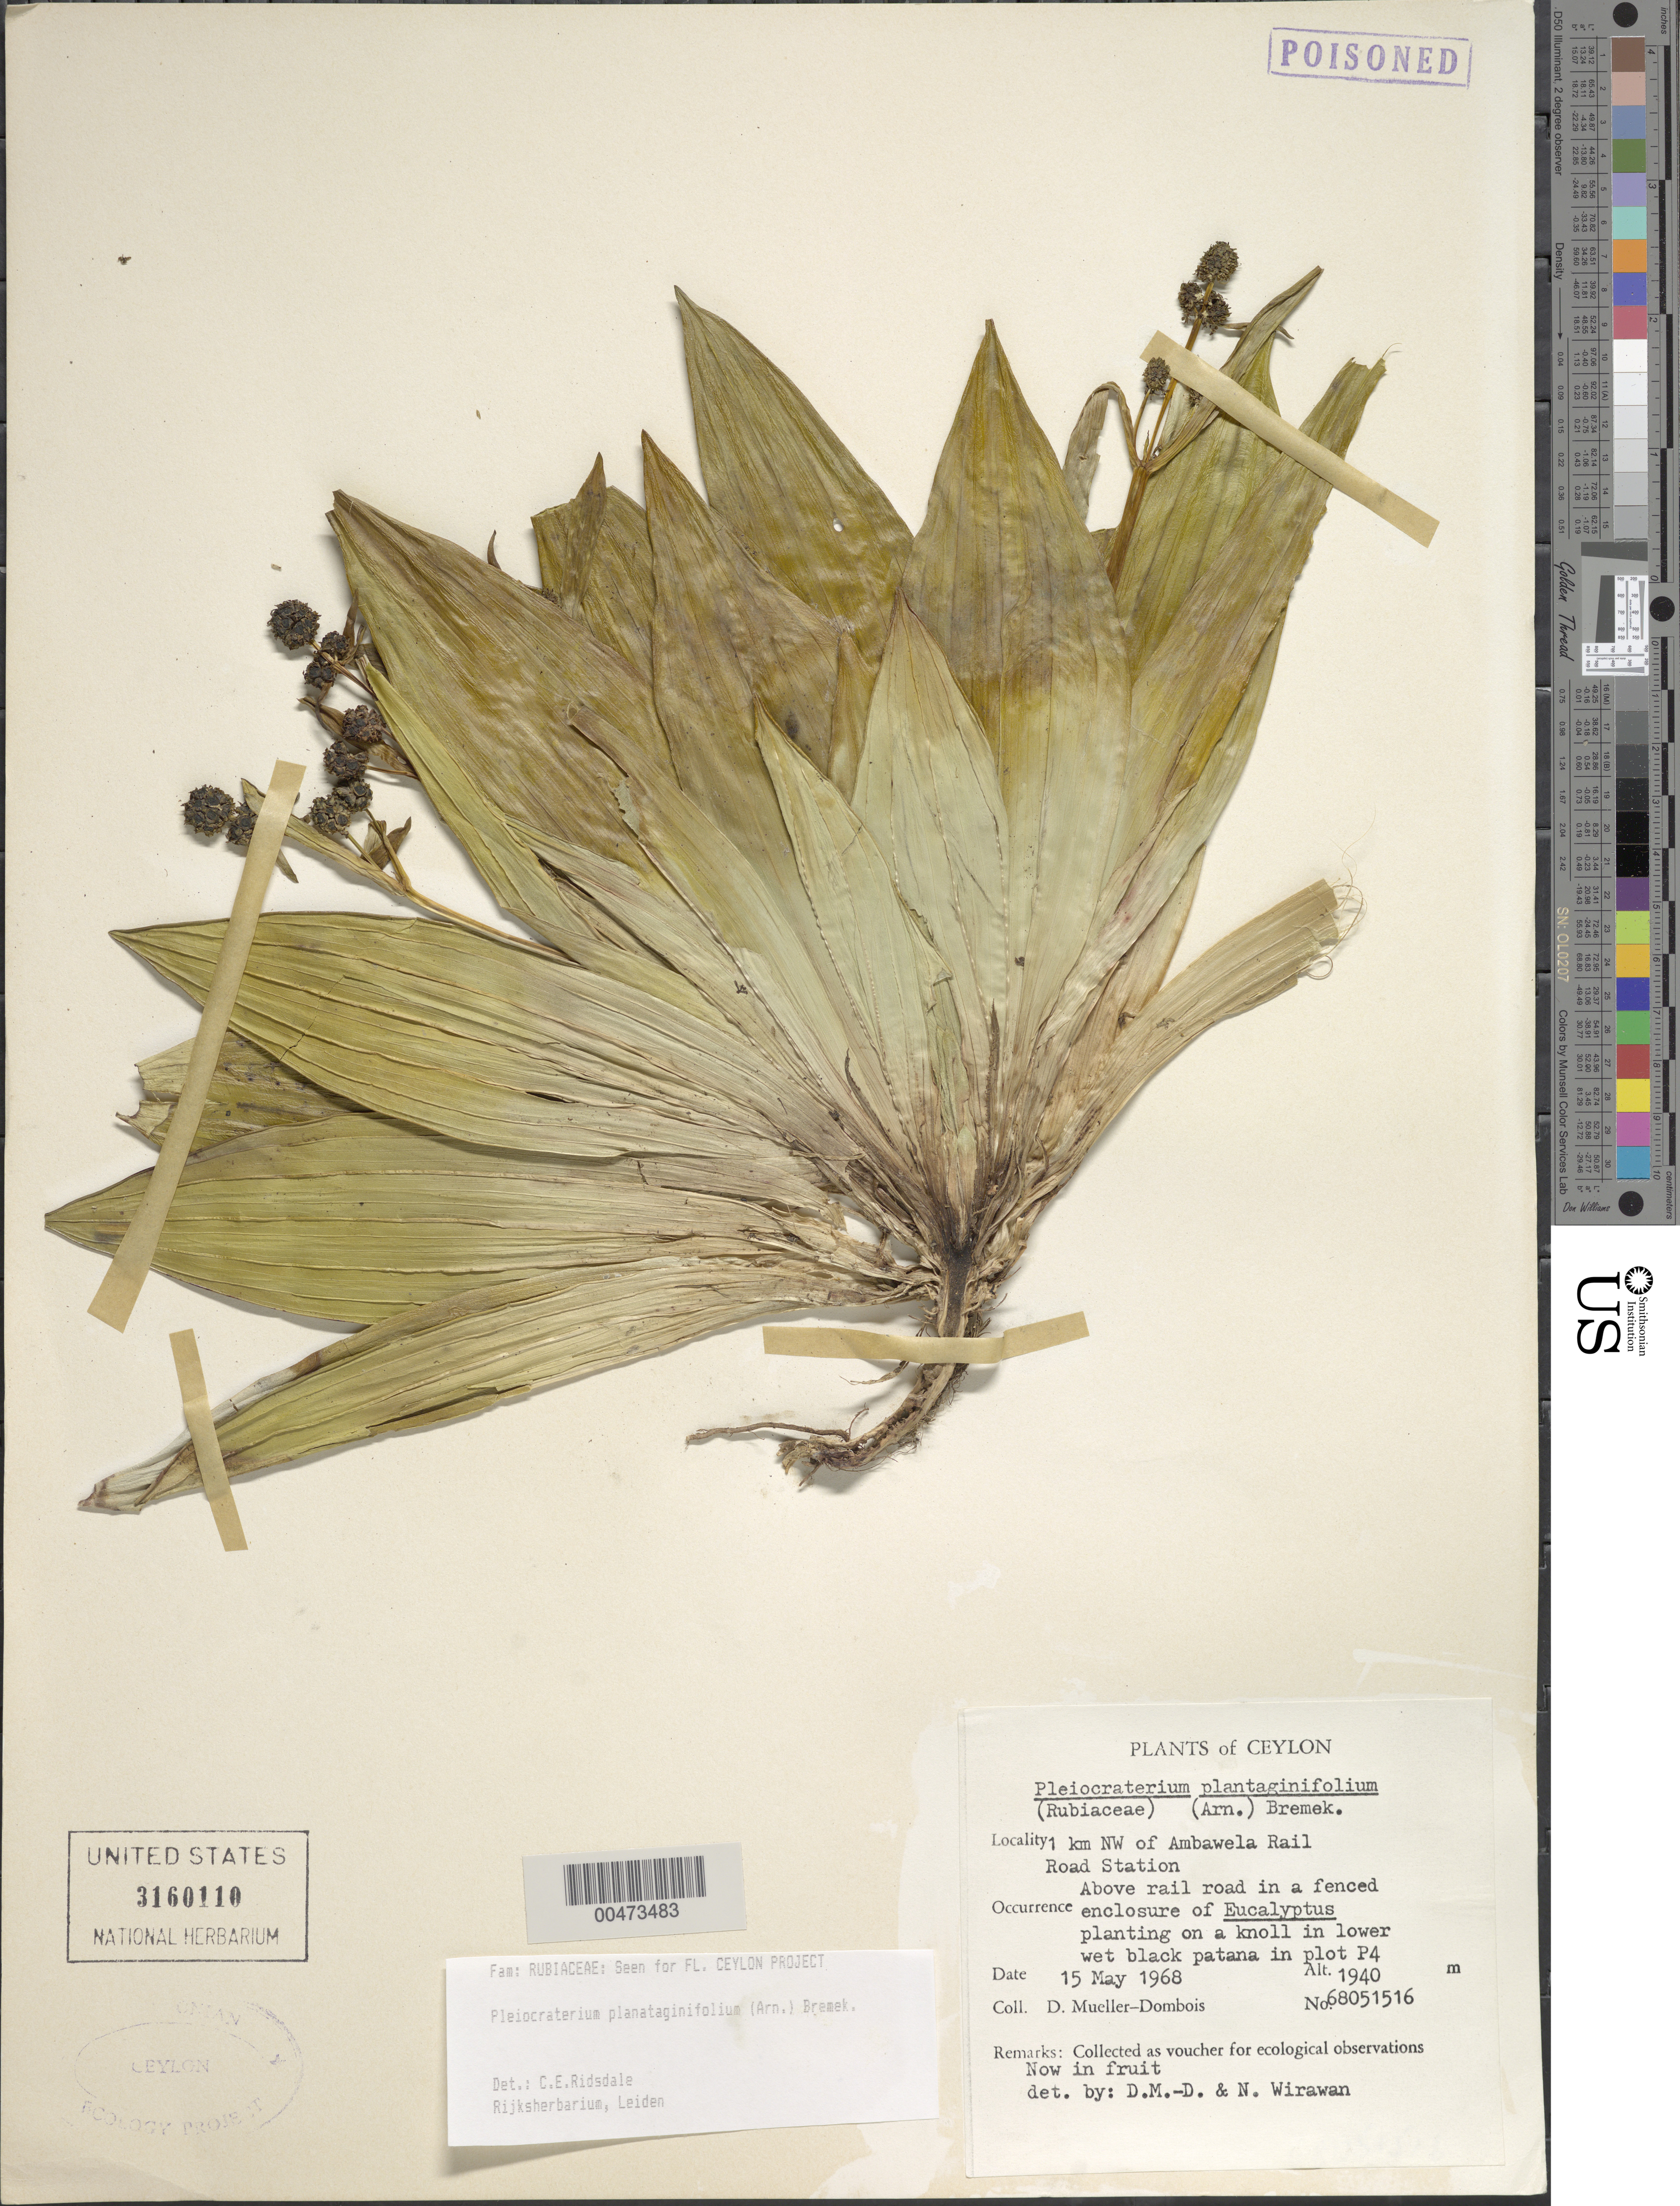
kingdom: Plantae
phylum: Tracheophyta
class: Magnoliopsida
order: Gentianales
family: Rubiaceae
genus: Pleiocraterium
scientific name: Pleiocraterium planataginifolium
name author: (Arn.) Bremek.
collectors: D. Mueller-Dombois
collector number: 68051516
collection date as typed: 15 May 1968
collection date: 1968-05-15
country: Sri Lanka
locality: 1 km NW of Ambawela Railroad Station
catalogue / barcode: US 3160110